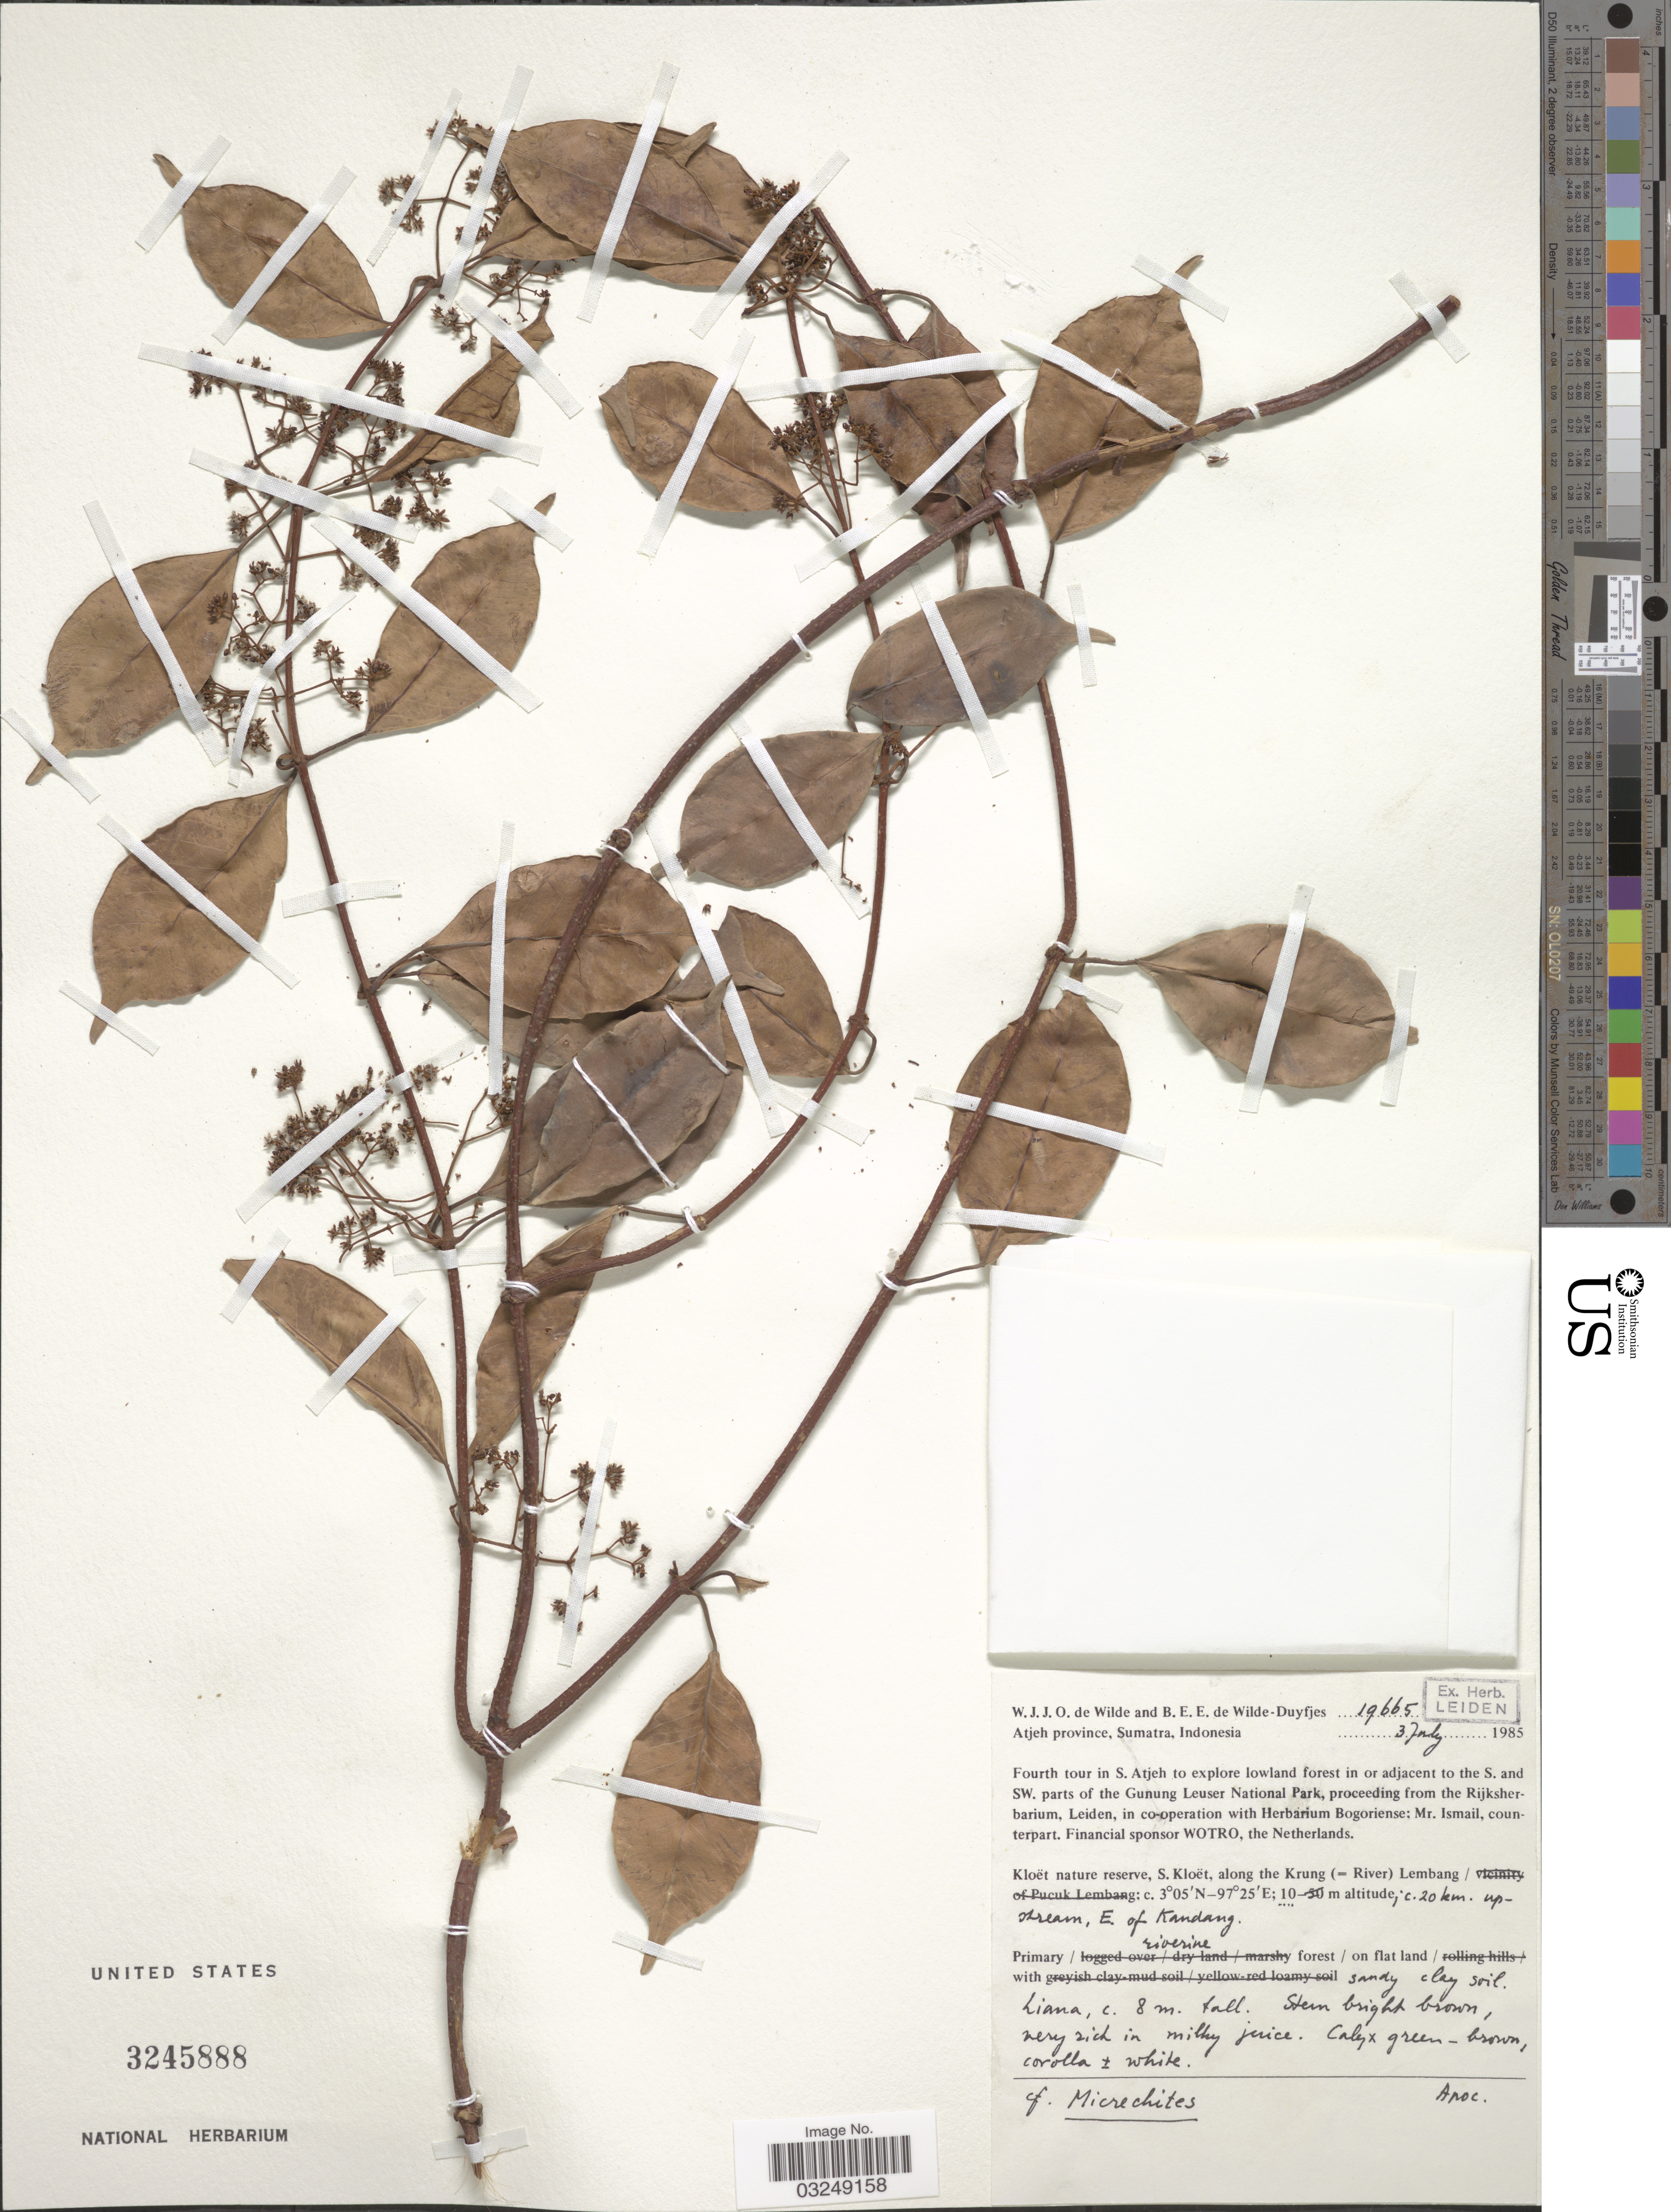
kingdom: Plantae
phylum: Tracheophyta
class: Magnoliopsida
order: Gentianales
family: Apocynaceae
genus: Ichnocarpus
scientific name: Ichnocarpus sp.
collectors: W. J. de Wilde & B. E. de Wilde-Duyfjes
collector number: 19665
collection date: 1985-07-03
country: Indonesia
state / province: Sumatra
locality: Atjeh province. Fourth tour in S. Atjeh to explore lowland forest in or adjacent to the S. and SW. parts of the Gunung Leuser National Park. Kloët nature reserve, S. Kloët, along the Krung (= River) Lembang, c. 20 km. upstream, E. of Kandang.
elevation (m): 10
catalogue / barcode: US 3245888